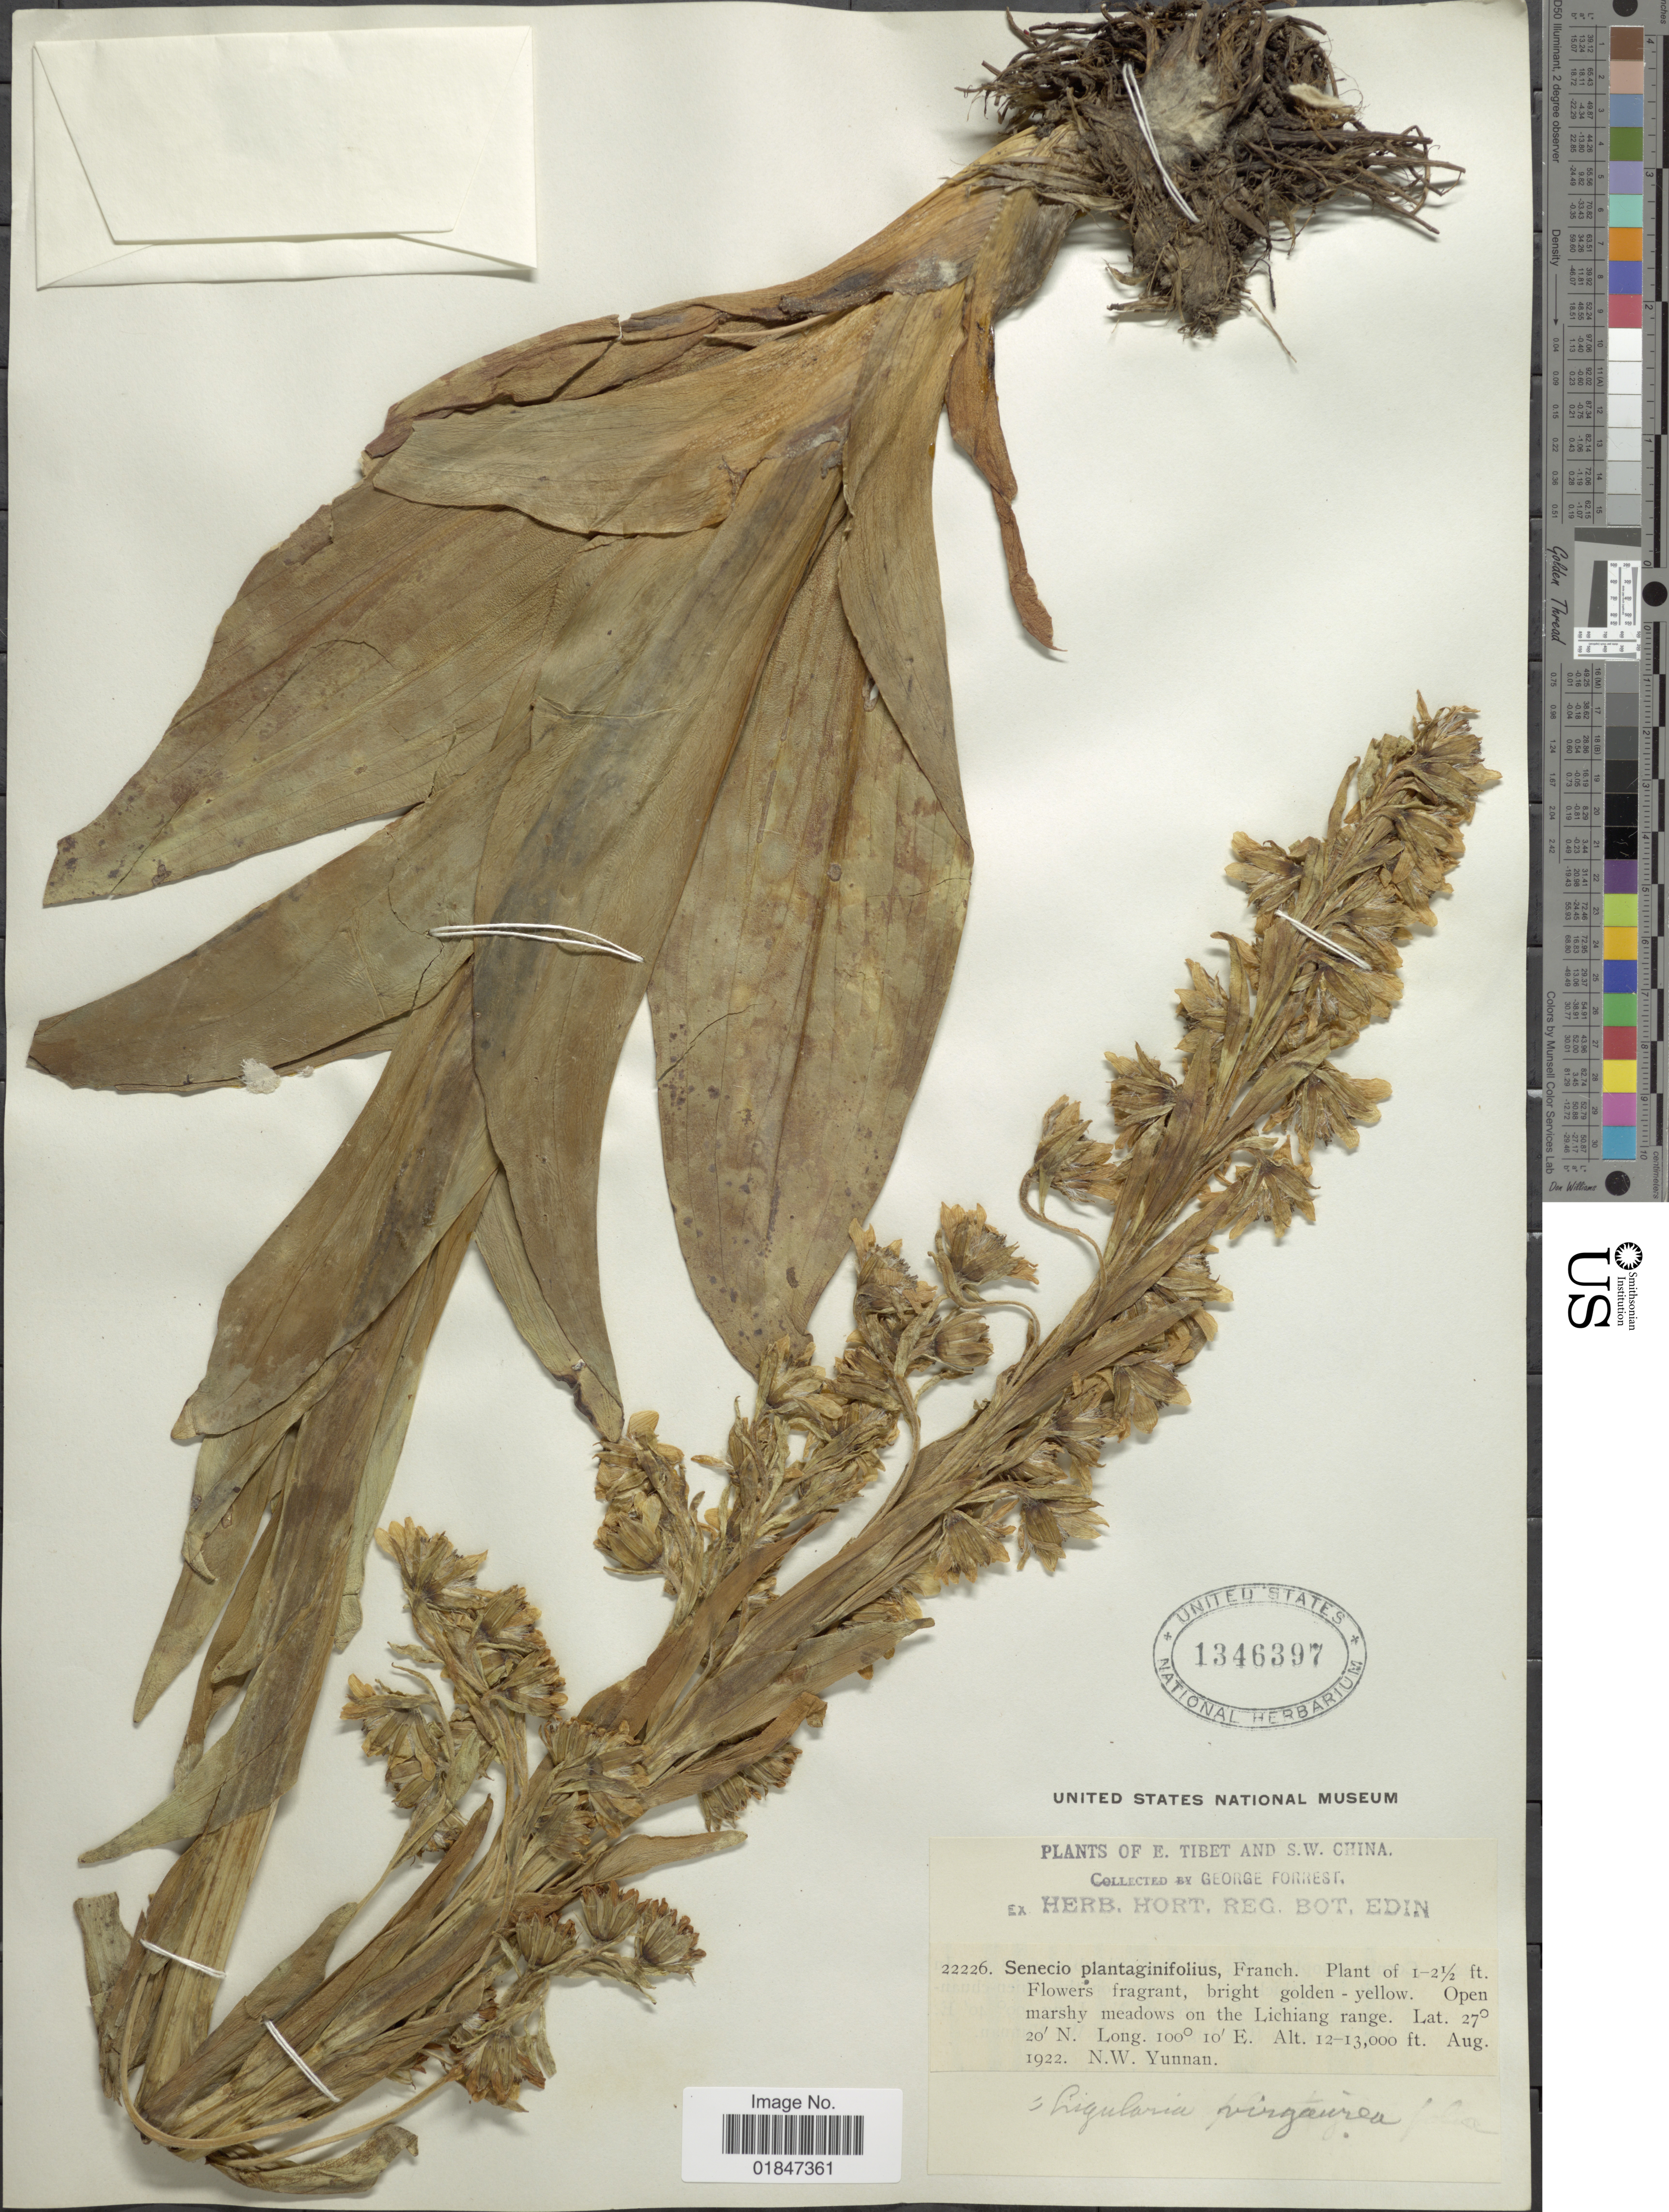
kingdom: Plantae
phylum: Tracheophyta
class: Magnoliopsida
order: Asterales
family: Asteraceae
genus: Ligularia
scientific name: Ligularia virgaurea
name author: (Maxim.) Mattf. ex Rehder & Kobuski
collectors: G. Forrest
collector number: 22226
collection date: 1922-08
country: China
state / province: Yunnan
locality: E. Tibet and S.W. China, Open marshy meadows on the Lichiang range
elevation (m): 3658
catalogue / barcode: US 1346397